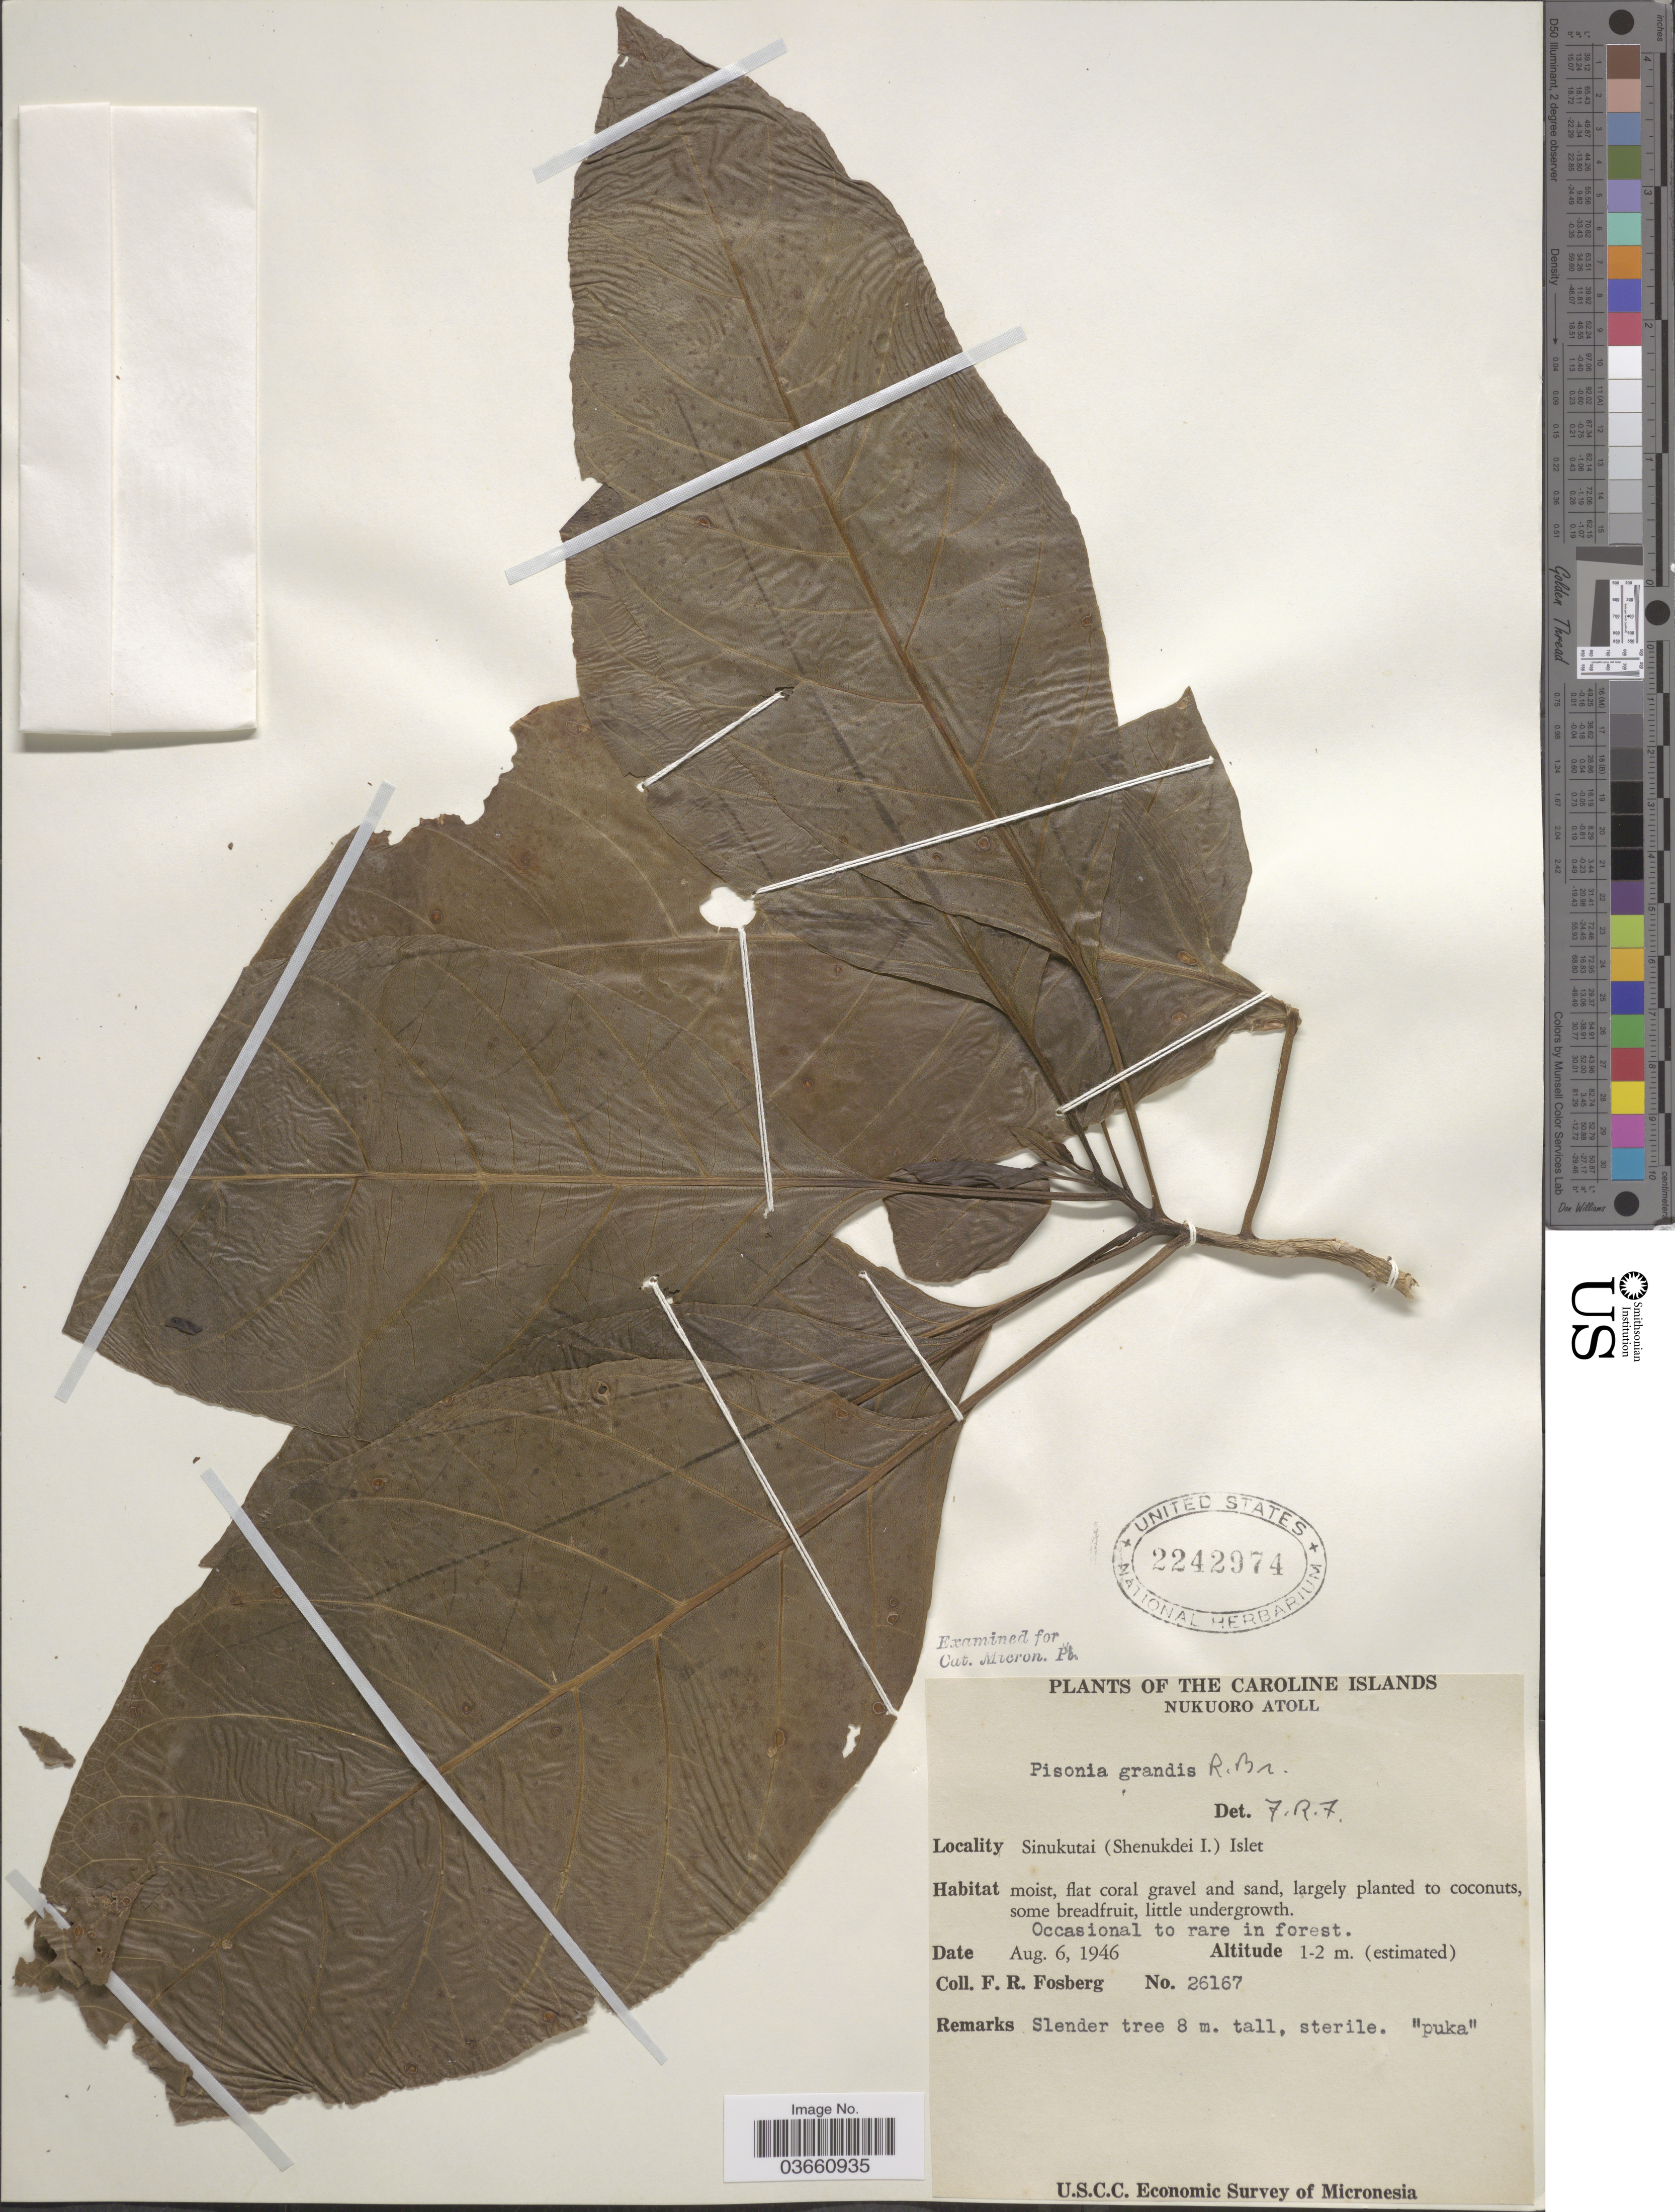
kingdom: Plantae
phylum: Tracheophyta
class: Magnoliopsida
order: Caryophyllales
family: Nyctaginaceae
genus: Pisonia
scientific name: Pisonia grandis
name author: R. Br.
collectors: F. R. Fosberg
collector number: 26167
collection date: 1946-08-06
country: Micronesia, Federated States of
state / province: Pohnpei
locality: Caroline Islands. Nukuoro Atoll. Sinukutai (Shenukdei I.) Islet.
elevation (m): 1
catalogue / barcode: US 2242974